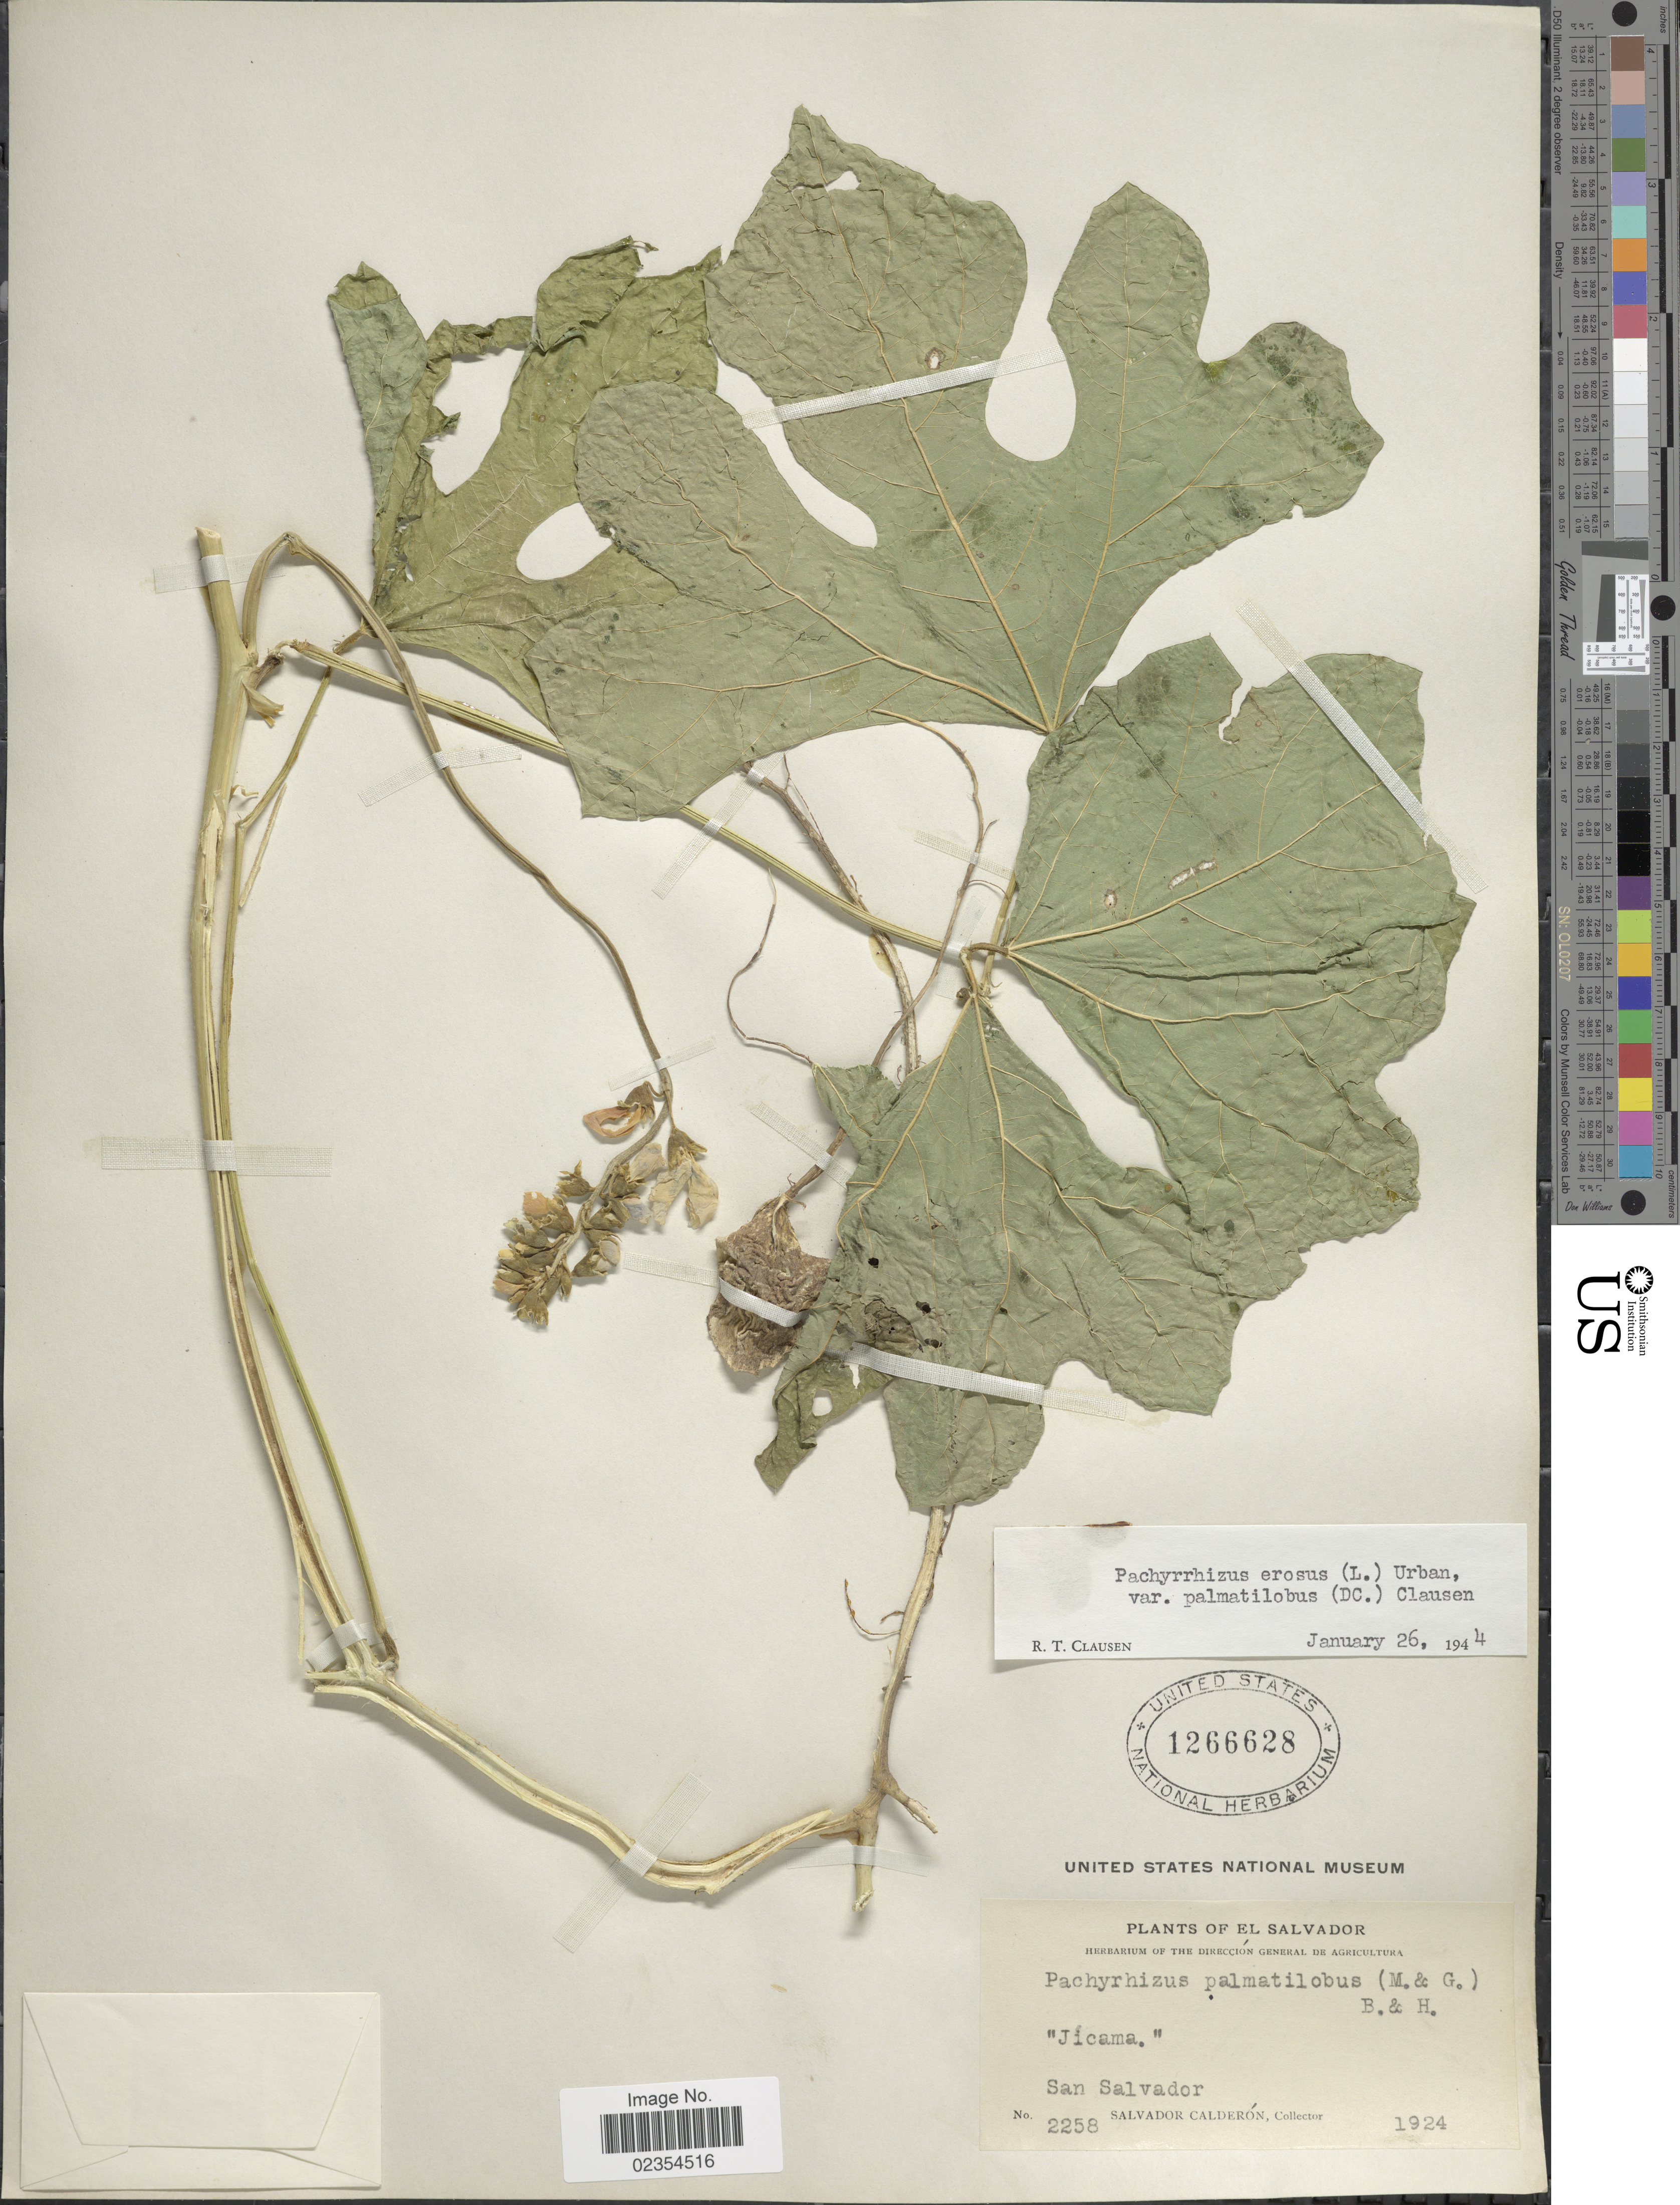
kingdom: Plantae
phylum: Tracheophyta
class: Magnoliopsida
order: Fabales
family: Fabaceae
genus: Pachyrhizus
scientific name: Pachyrhizus erosus var. palmatilobus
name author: (L.) Urb.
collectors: S. Calderón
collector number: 2258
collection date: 1924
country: El Salvador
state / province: San Salvador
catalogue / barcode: US 1266628